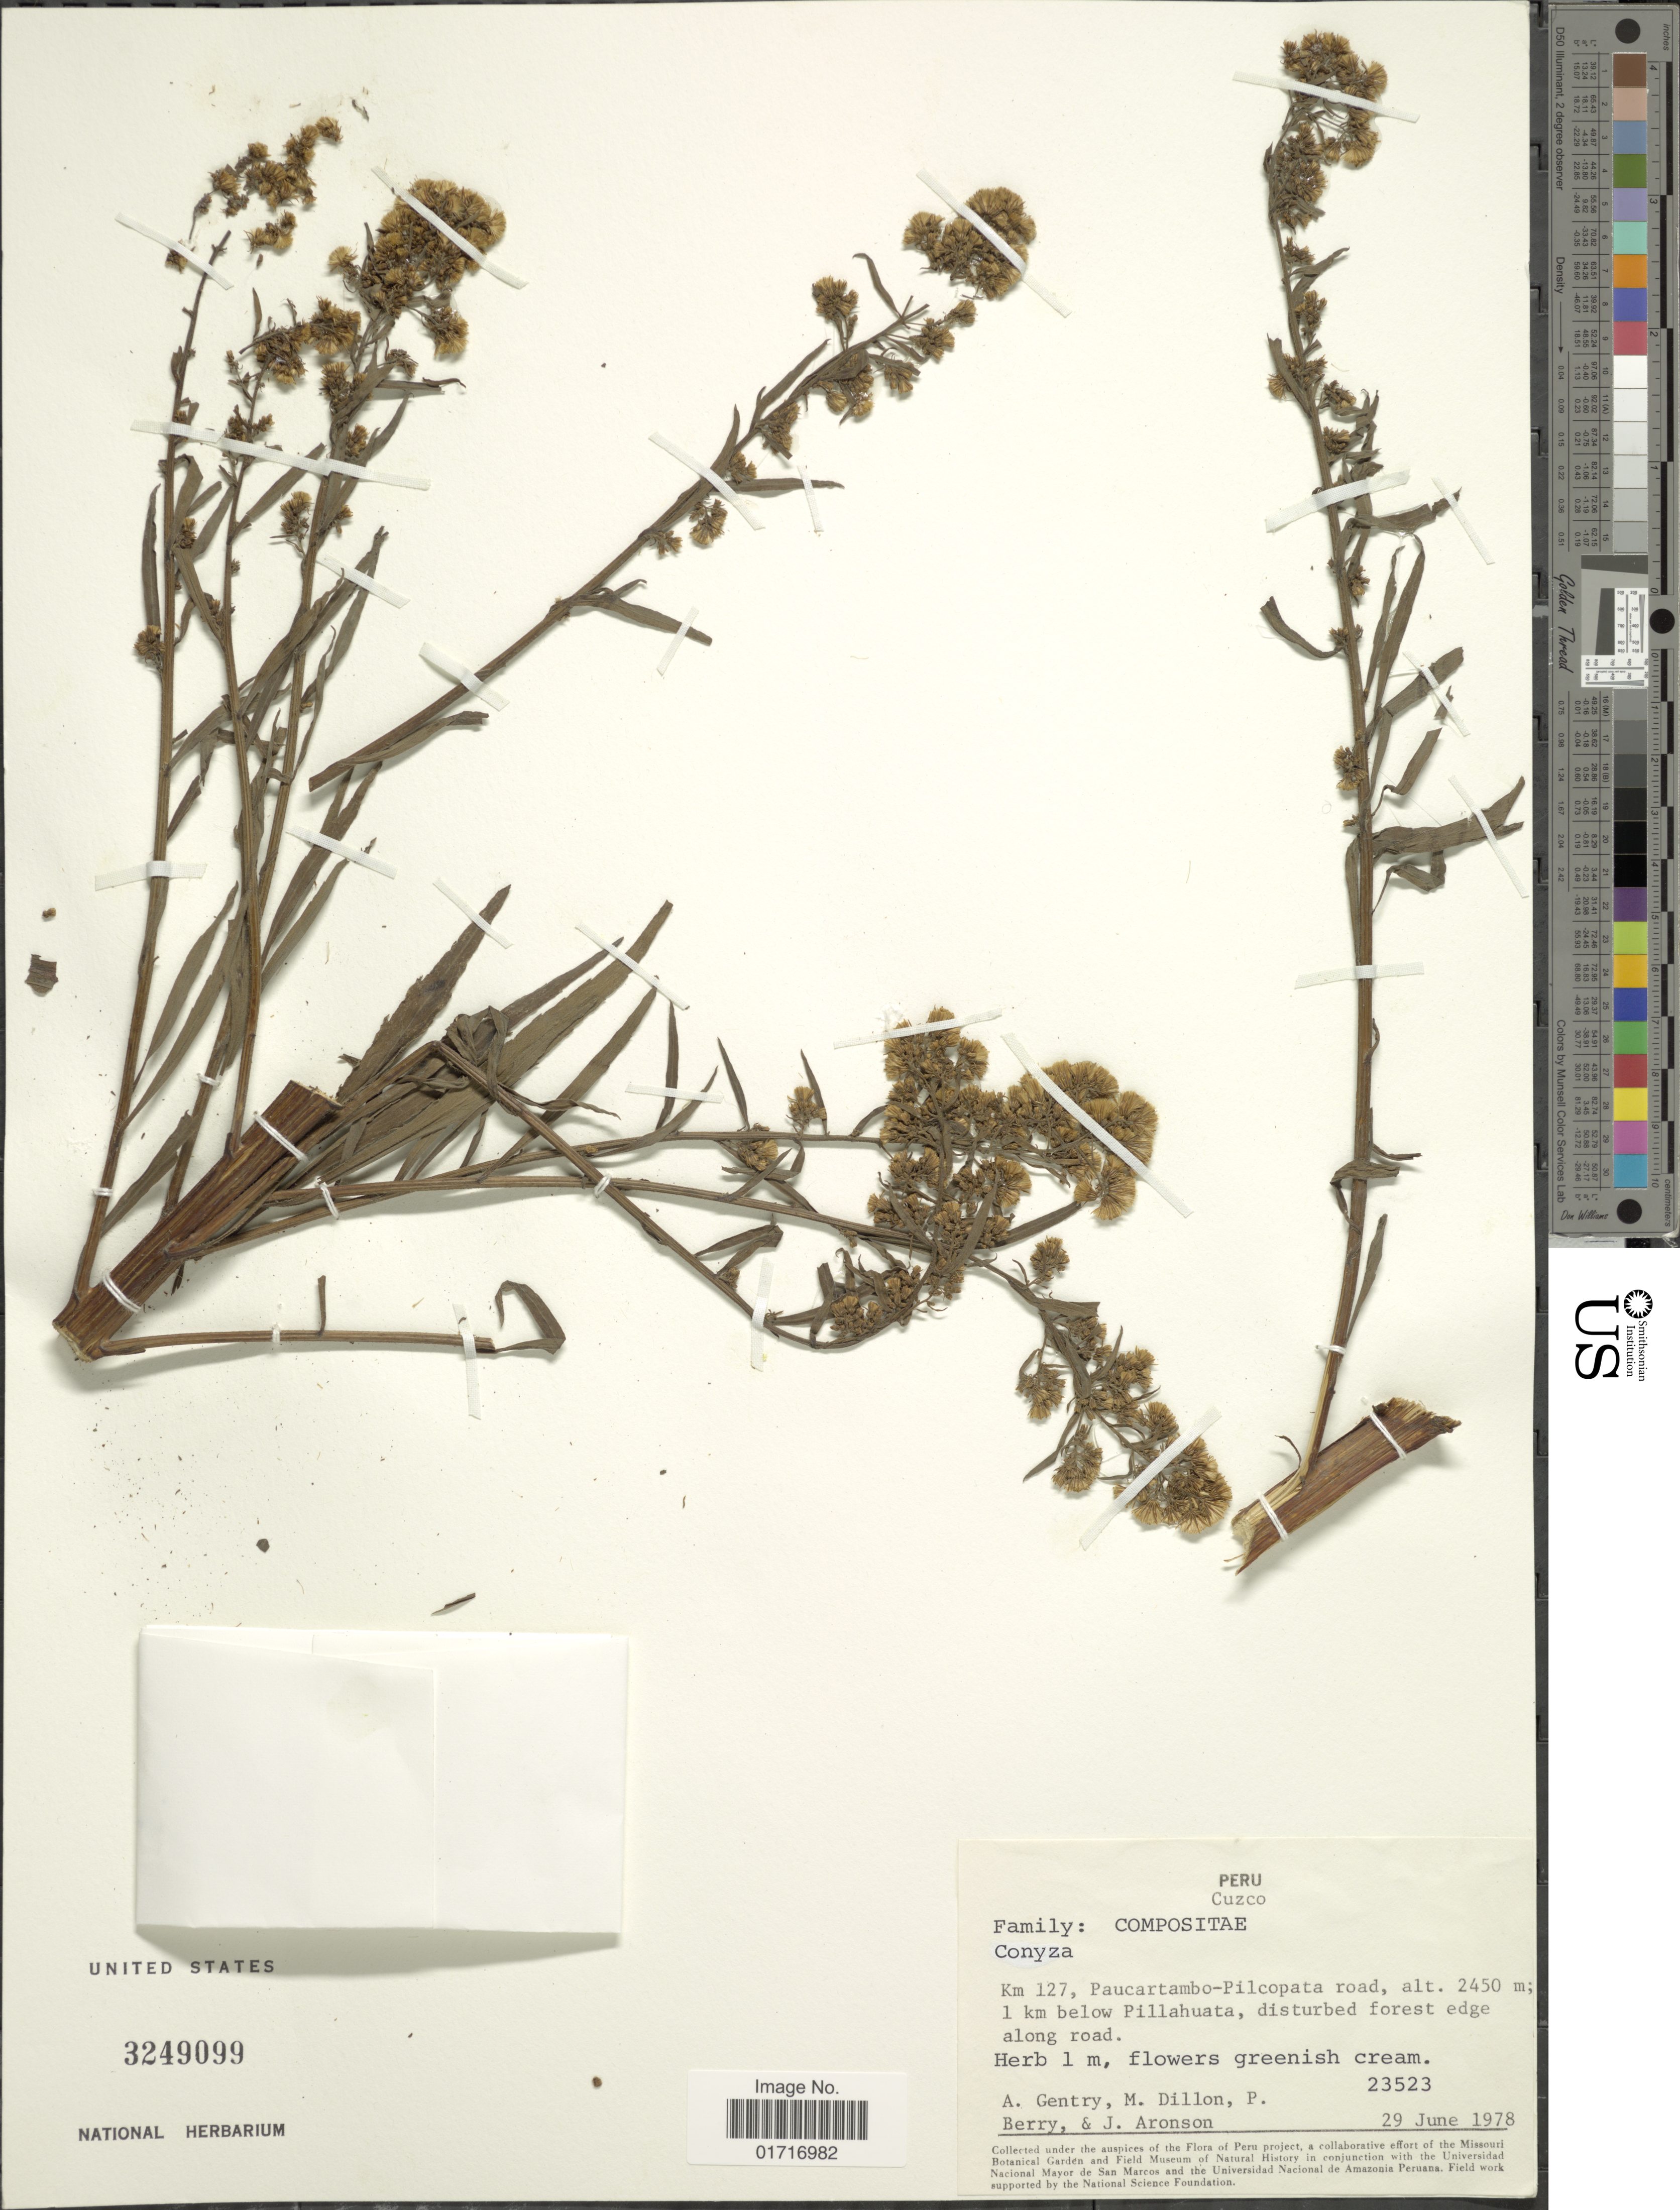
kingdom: Plantae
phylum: Tracheophyta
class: Magnoliopsida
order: Asterales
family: Asteraceae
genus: Conyza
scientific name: Conyza bonariensis var. leiotheca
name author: (S.F. Blake) Cuatrec.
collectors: A. H. Gentry, M. O. Dillon, P. Berry & J. Aronson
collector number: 23523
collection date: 1978-06-29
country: Peru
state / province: Cusco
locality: Peru, Cuzco, Km 127, Paucartambo- Pilcopata road. 1 km below Pillahuata, disturbed forest edge along road.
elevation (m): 2450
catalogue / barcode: US 3249099